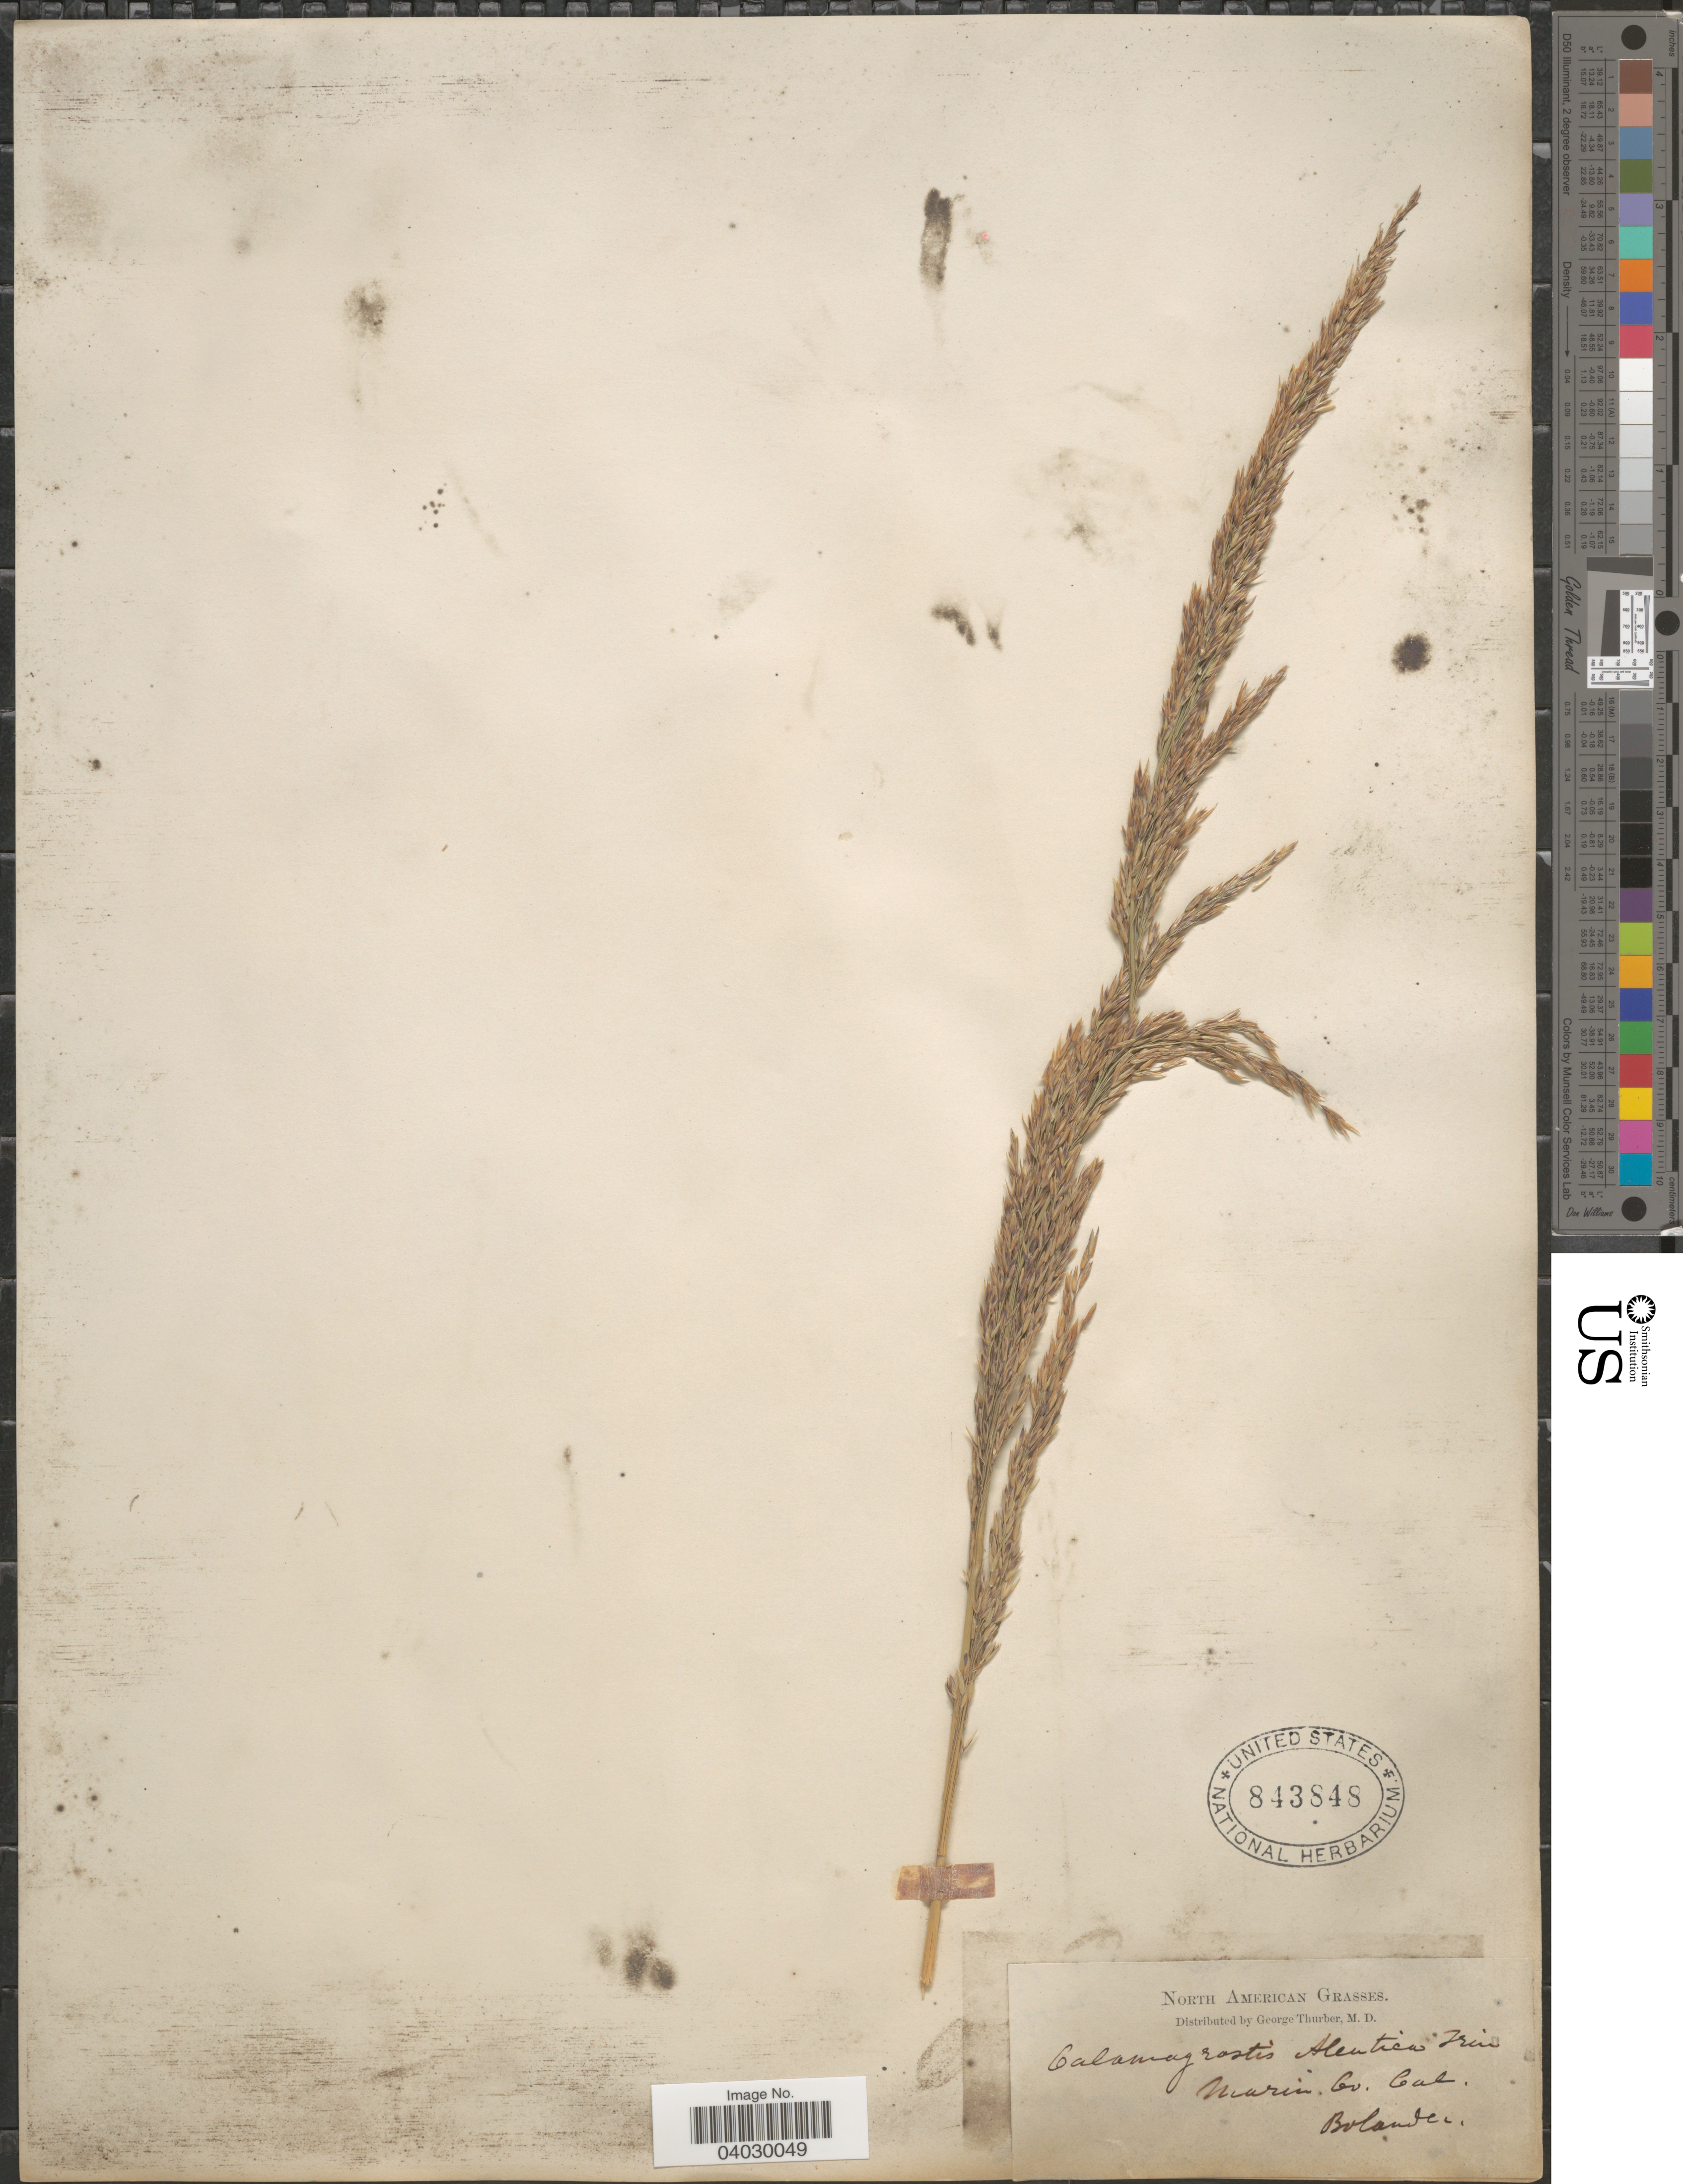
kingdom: Plantae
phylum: Tracheophyta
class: Liliopsida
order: Poales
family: Poaceae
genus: Calamagrostis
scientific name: Calamagrostis nutkaensis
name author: (J. Presl) Steud.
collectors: -. Bolander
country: United States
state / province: California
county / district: Marin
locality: Marin Co.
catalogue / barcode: US 843848